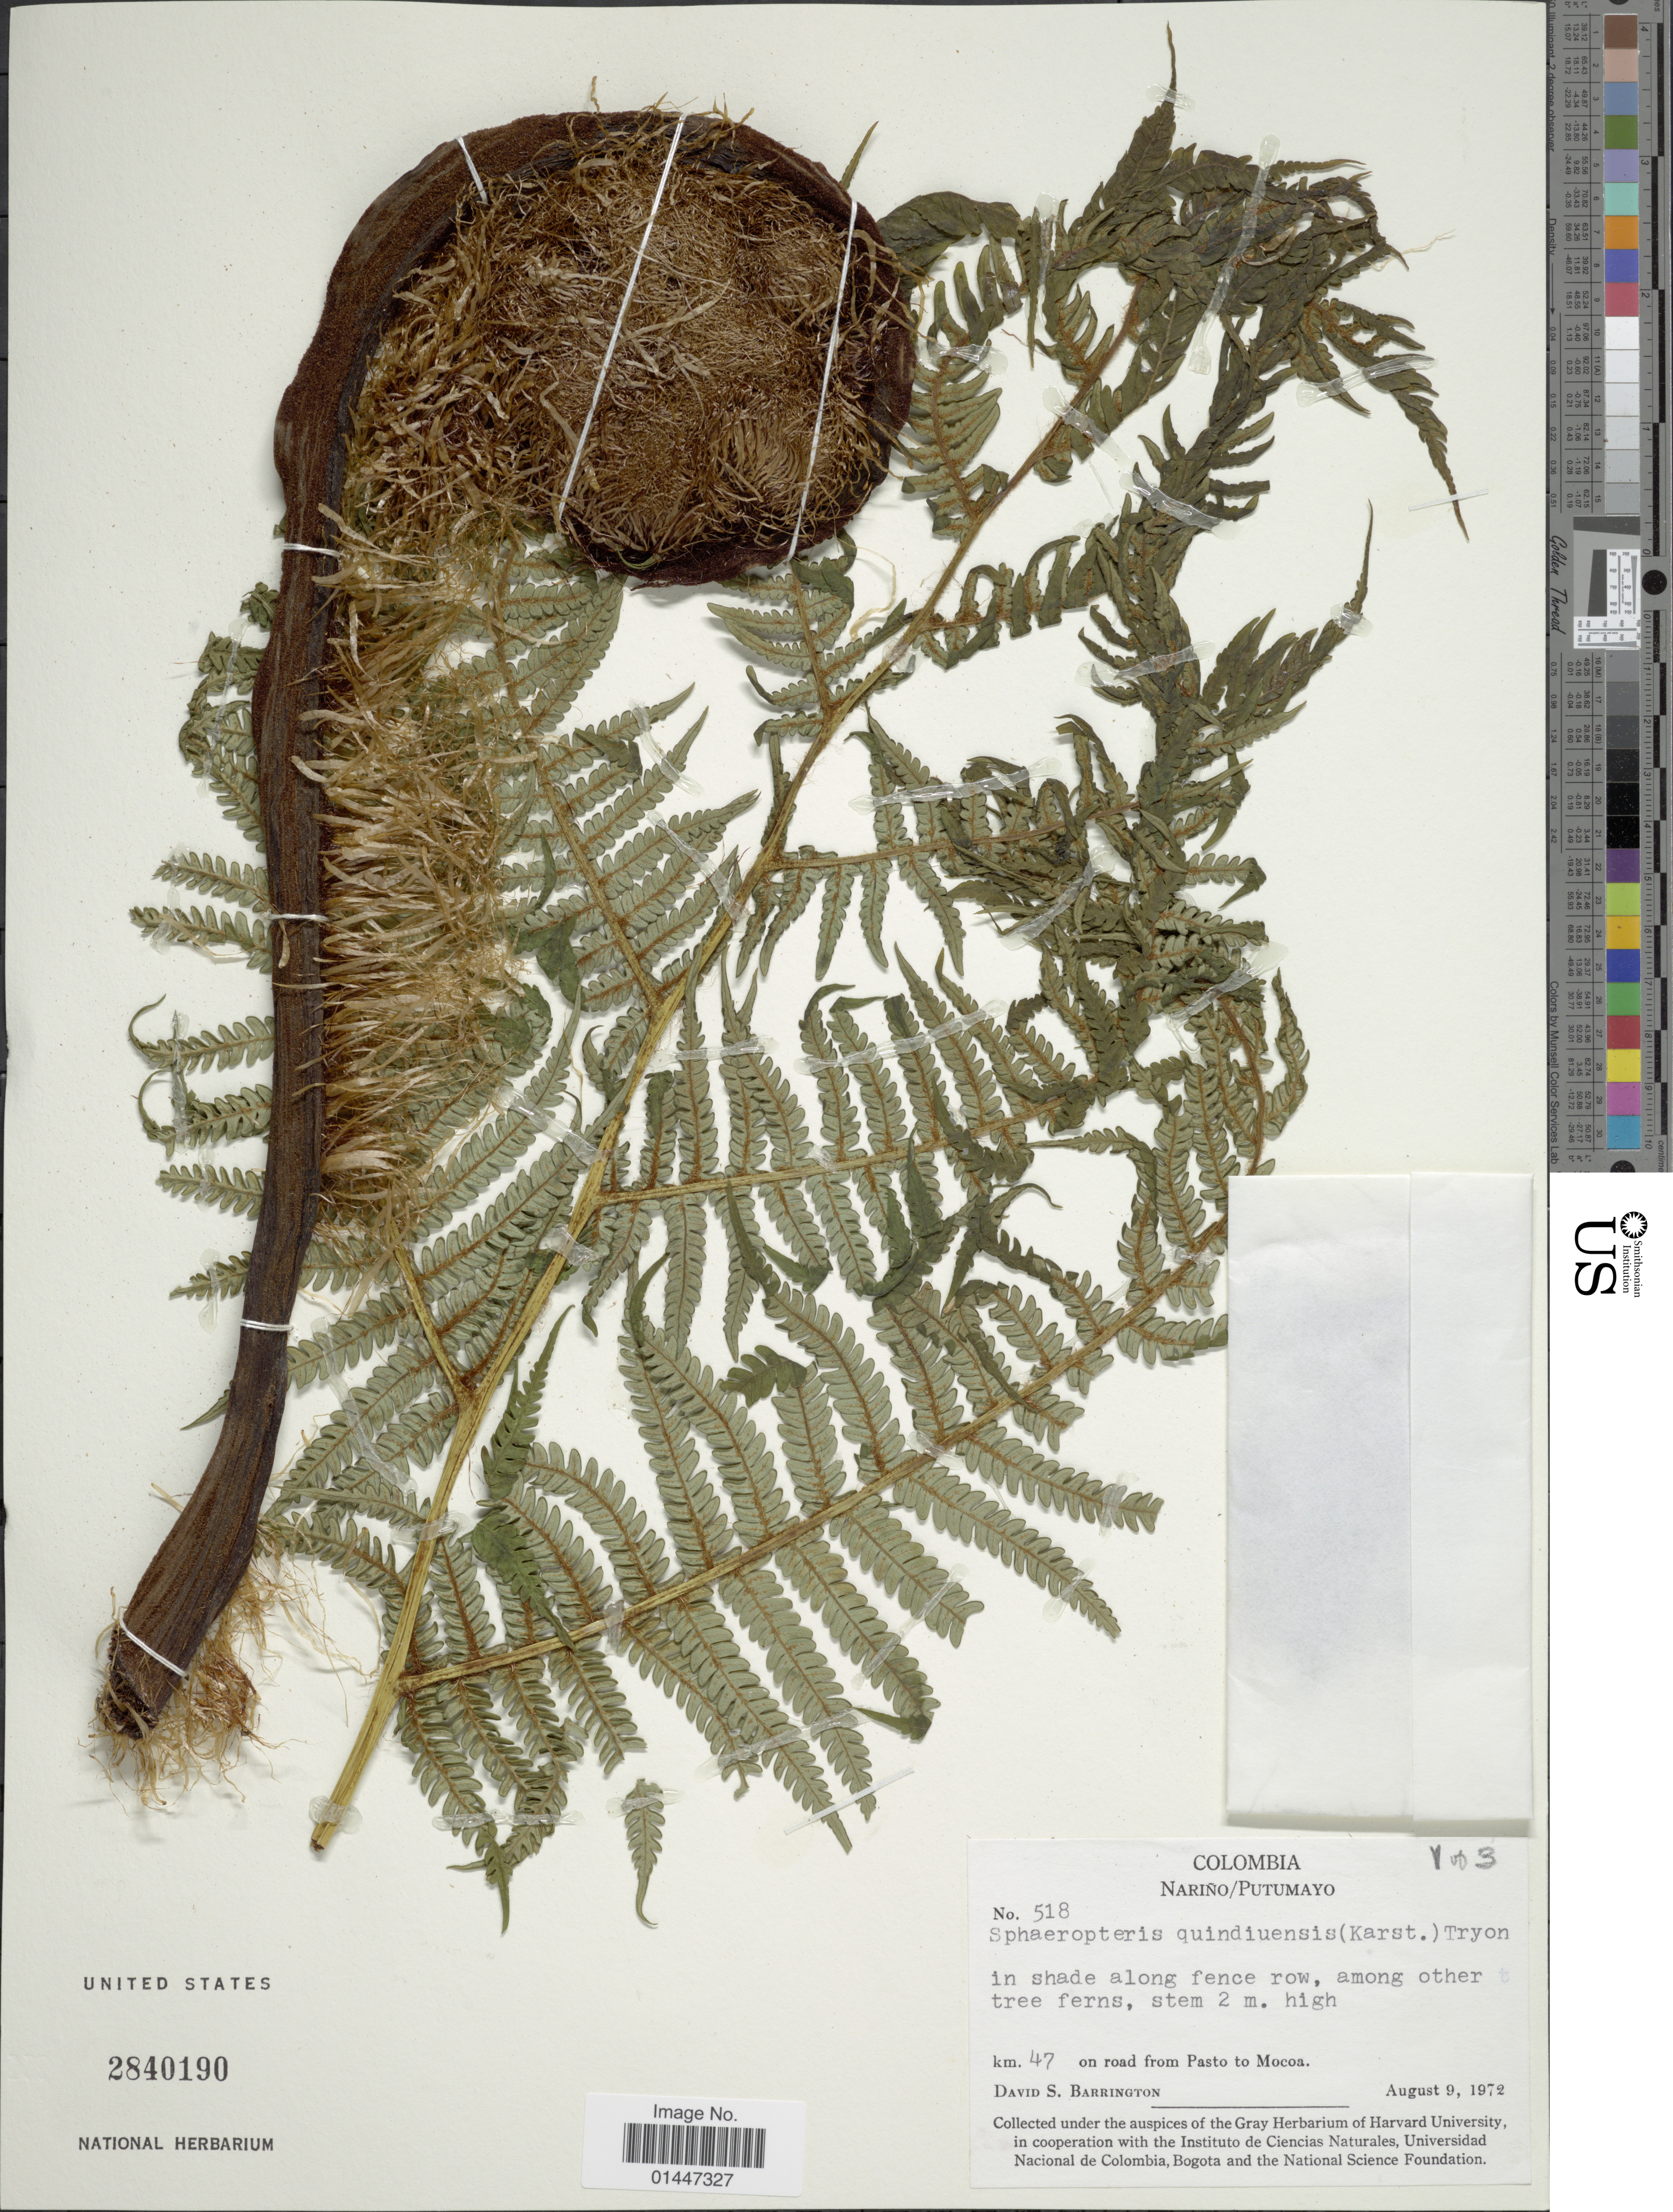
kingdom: Plantae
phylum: Tracheophyta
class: Polypodiopsida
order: Cyatheales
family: Cyatheaceae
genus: Sphaeropteris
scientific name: Sphaeropteris quindiuensis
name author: (H. Karst.) R.M. Tryon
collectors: D. S. Barrington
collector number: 518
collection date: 1972-08-09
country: Ecuador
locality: Narino/Putumayo. In shade along fence row, among other tree ferns. km 47 on road from Pasto to Mocoa.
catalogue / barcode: US 2840190